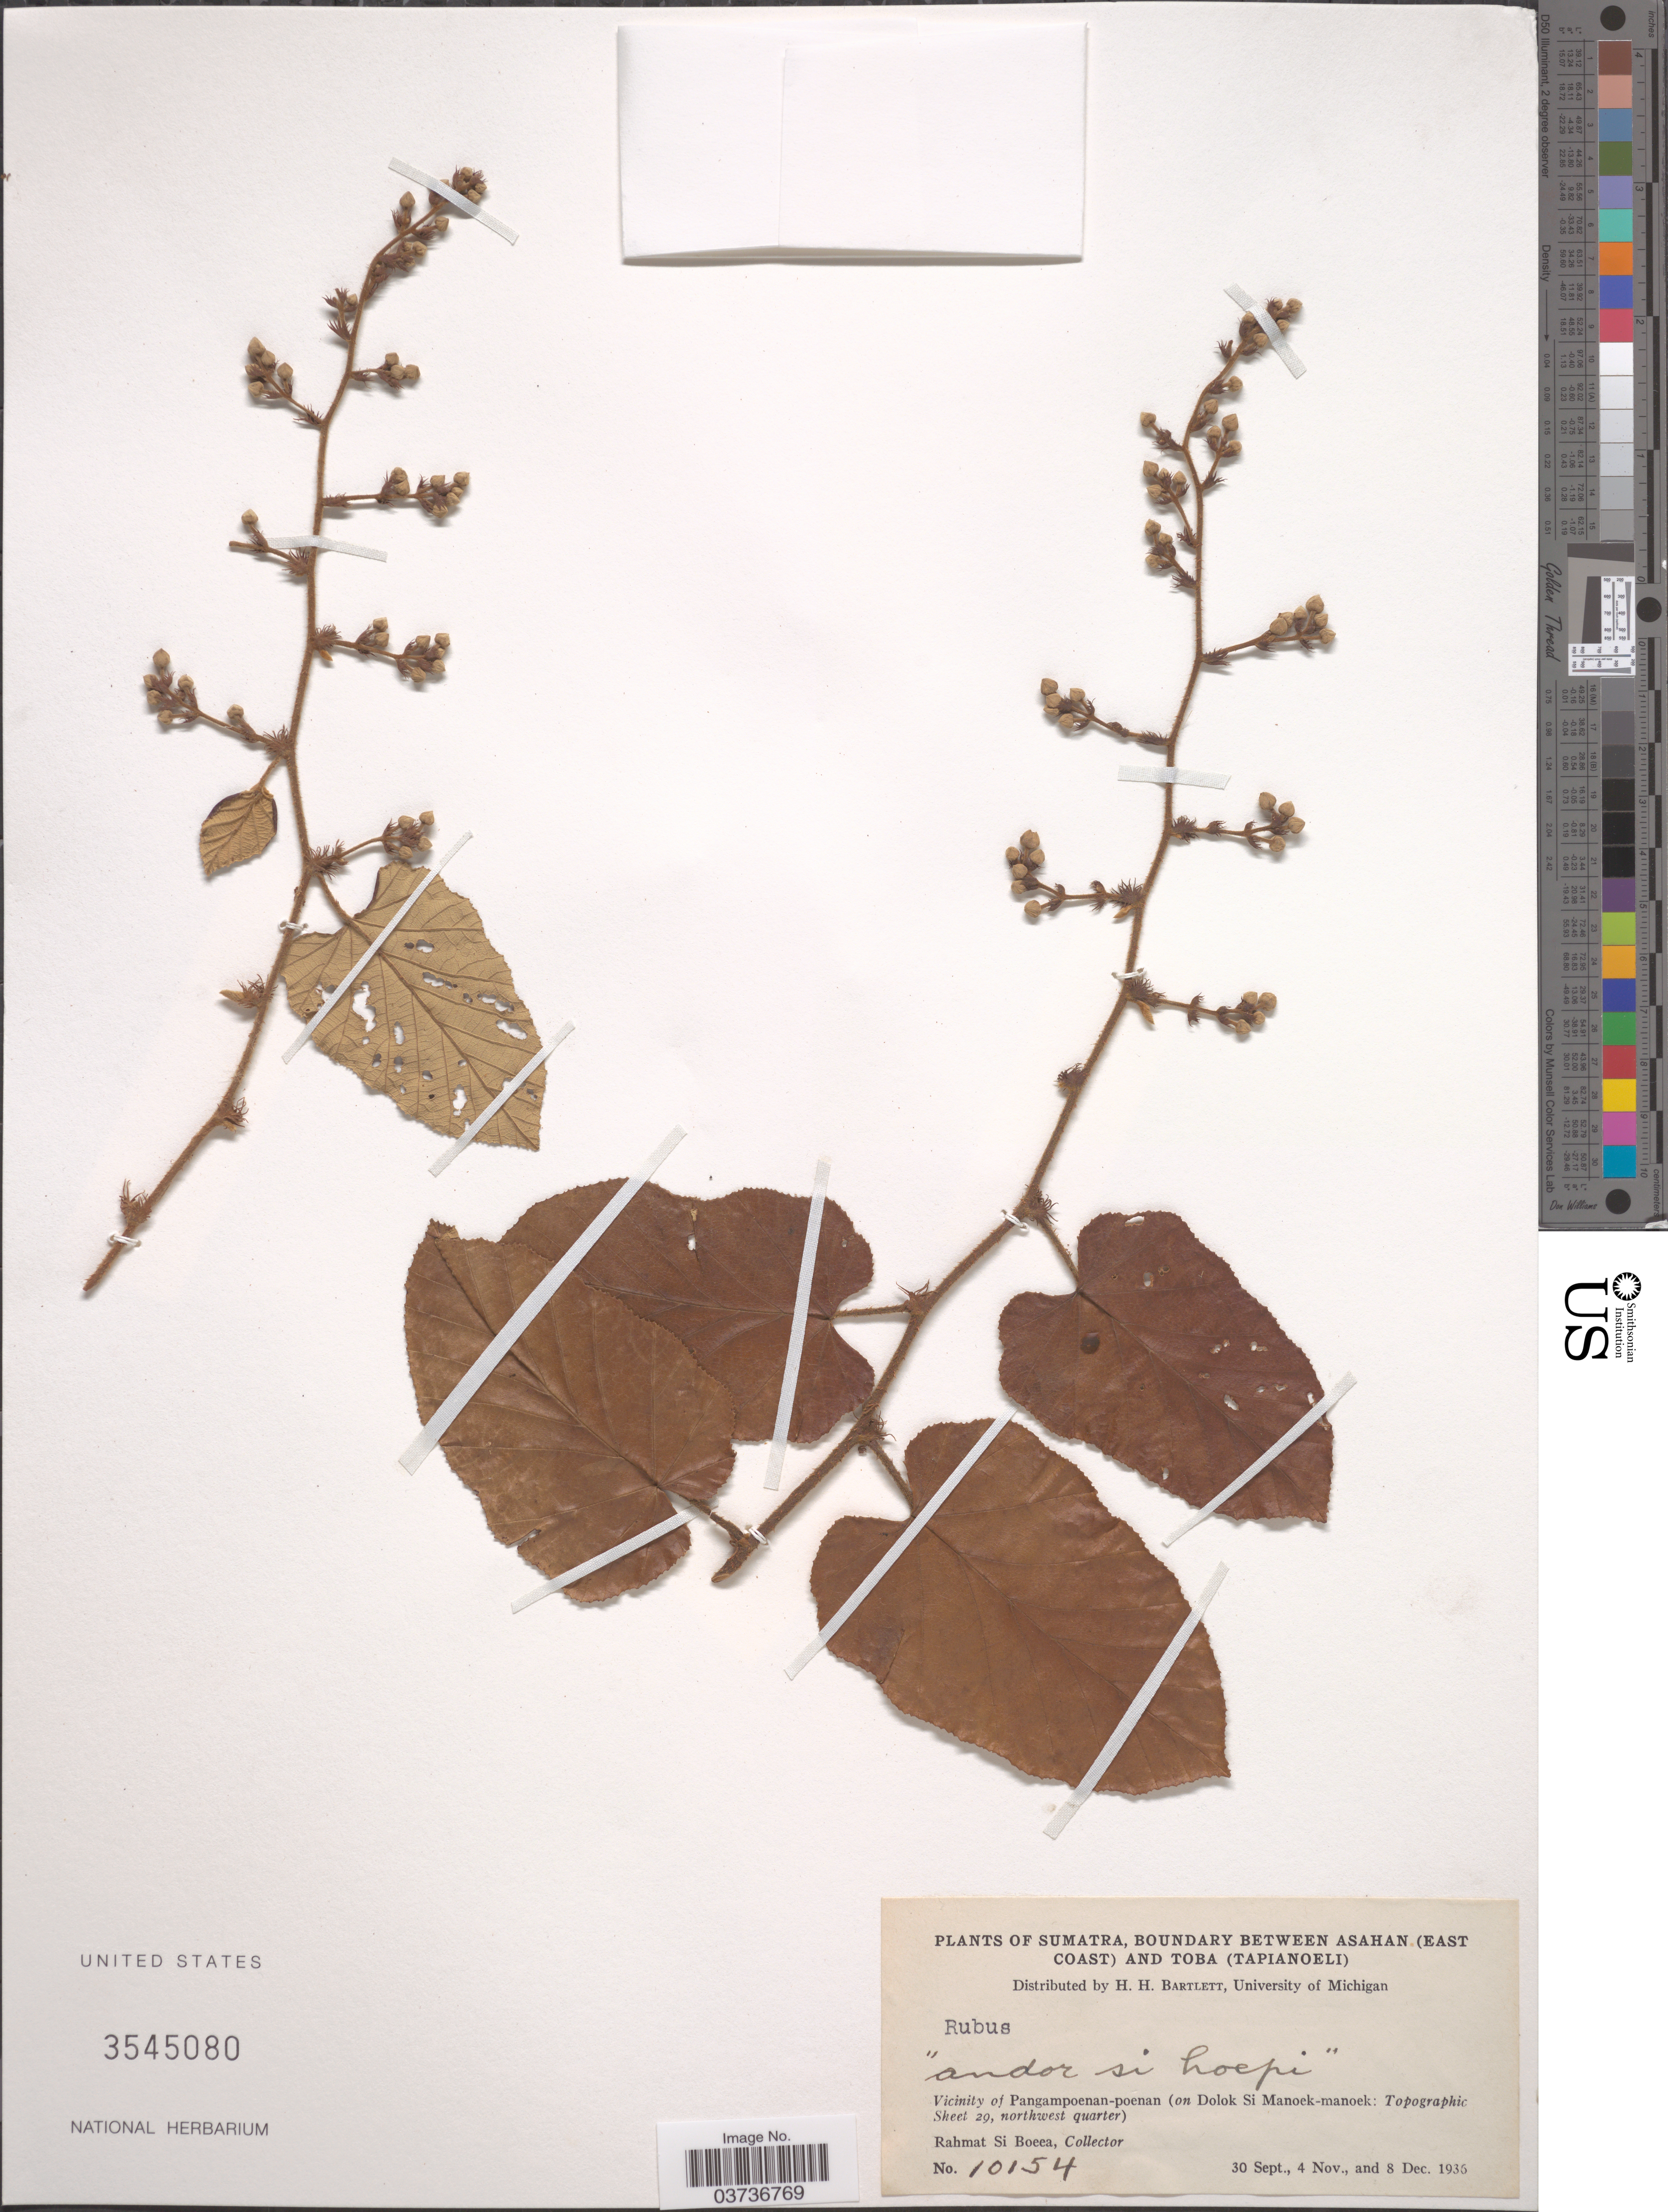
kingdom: Plantae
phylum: Tracheophyta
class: Magnoliopsida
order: Rosales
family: Rosaceae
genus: Rubus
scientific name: Rubus sp.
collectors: Rahmat Si Boeea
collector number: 10154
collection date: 1936-09-30/1936-12-08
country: Indonesia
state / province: Sumatra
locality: Sumatra, Boundary between Asahan (East Coast) and Toba (Tapianoeli). Vicinity of Pangampoenan-poenan (on Dolok Si Manoek-manoek: Topographic Sheet 29, northwest quarter).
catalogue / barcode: US 3545080